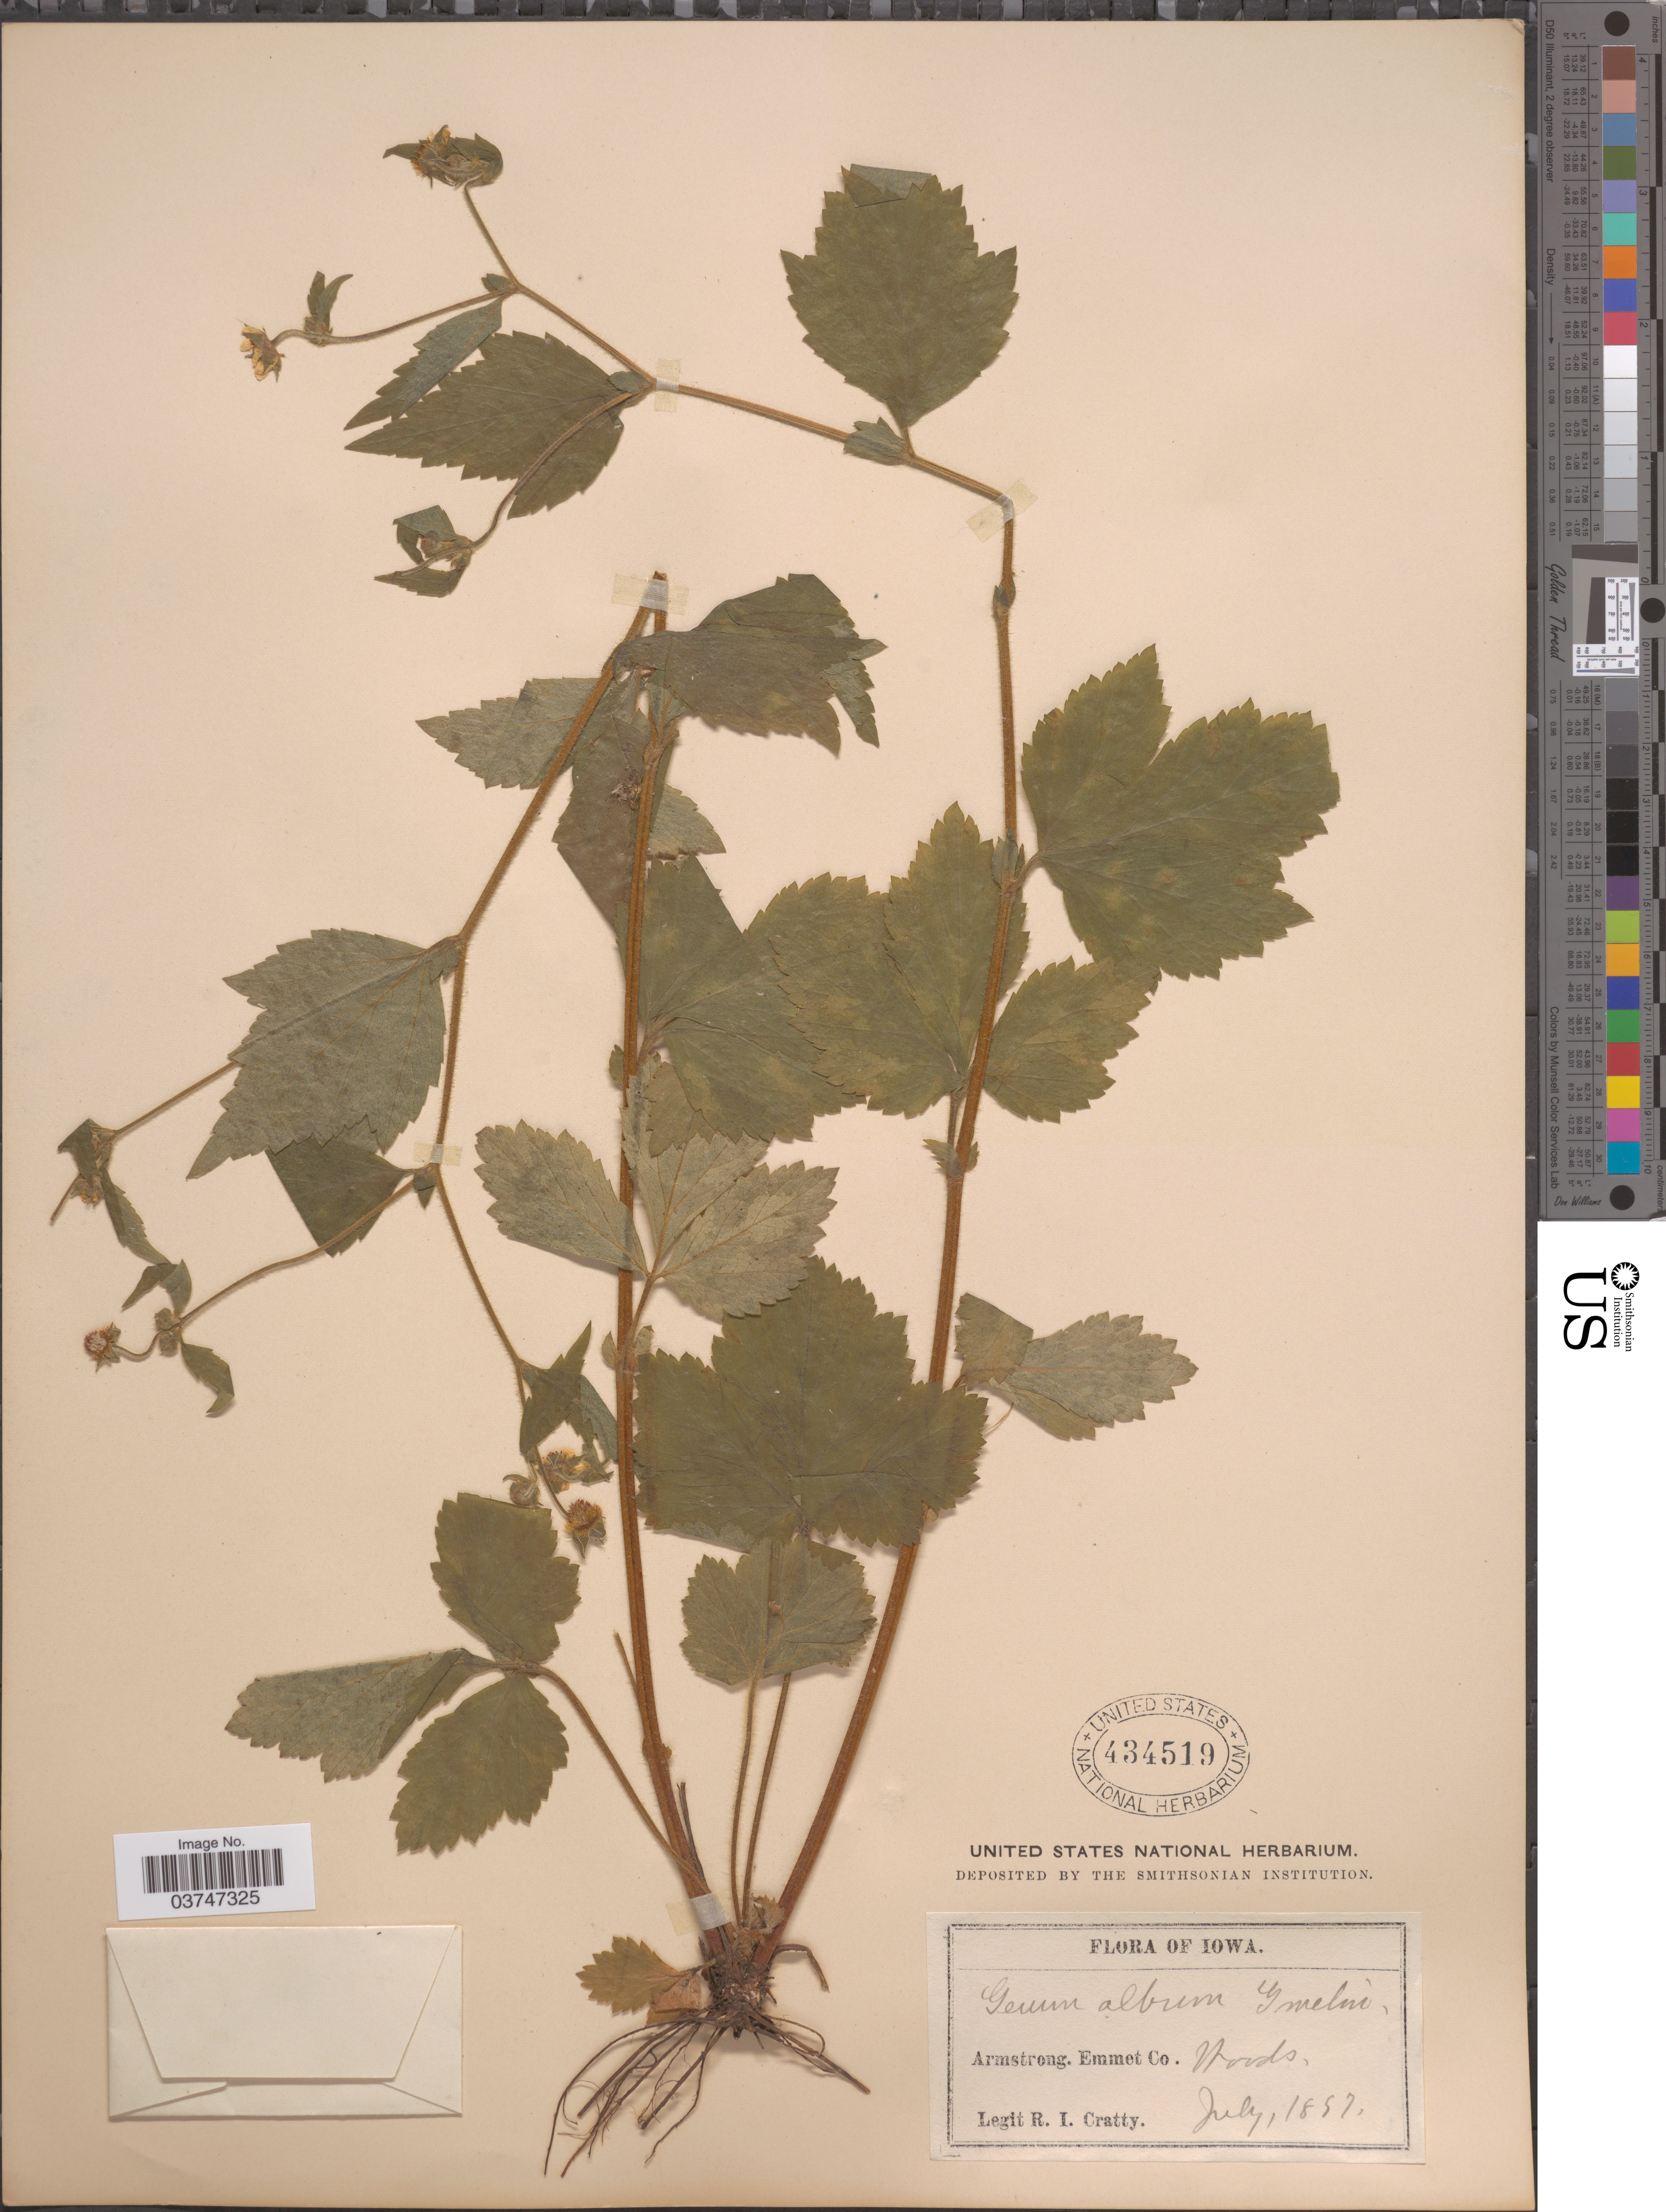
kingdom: Plantae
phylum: Tracheophyta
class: Magnoliopsida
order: Rosales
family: Rosaceae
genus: Geum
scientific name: Geum canadense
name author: Jacq.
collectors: R. Cratty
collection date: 1887-07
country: United States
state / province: Iowa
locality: Armstrong, Emmet Co.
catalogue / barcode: US 434519